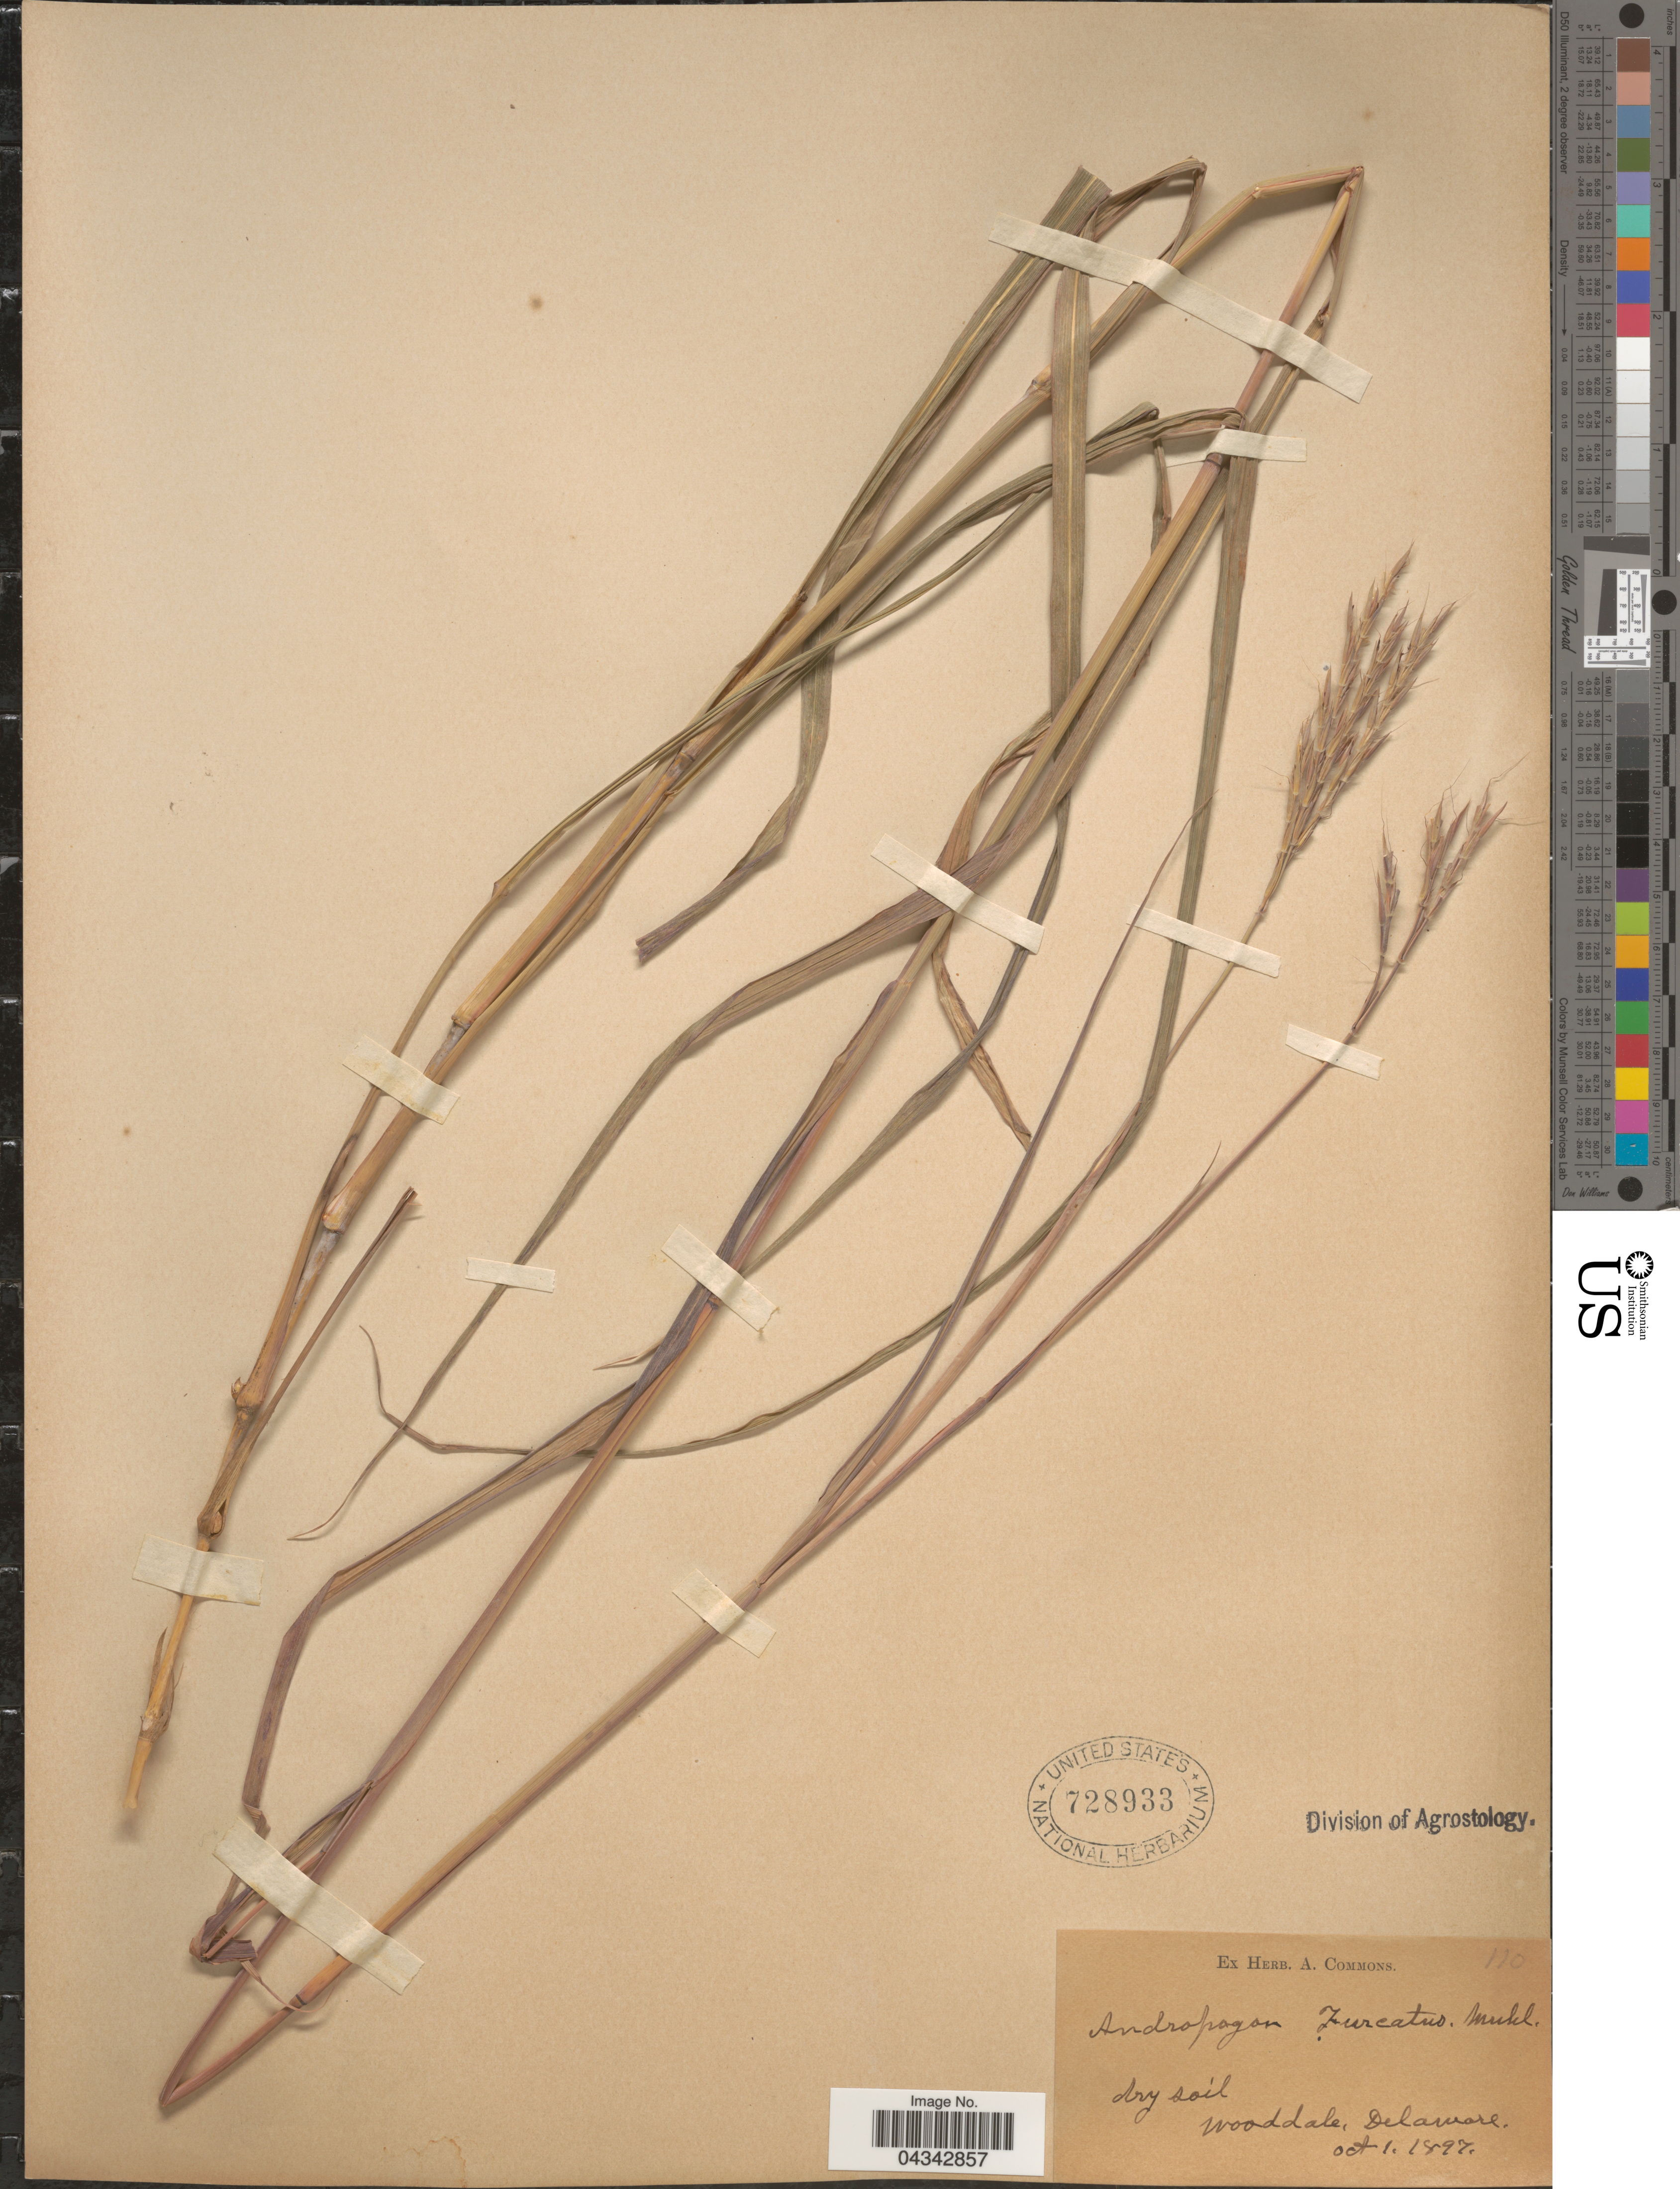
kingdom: Plantae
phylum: Tracheophyta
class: Liliopsida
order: Poales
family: Poaceae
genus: Andropogon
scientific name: Andropogon gerardii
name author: Vitman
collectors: ex herb. A. Commons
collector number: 110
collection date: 1897-10-01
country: United States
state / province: Delaware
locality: Dry soil. Wooddale.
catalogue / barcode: US 728933